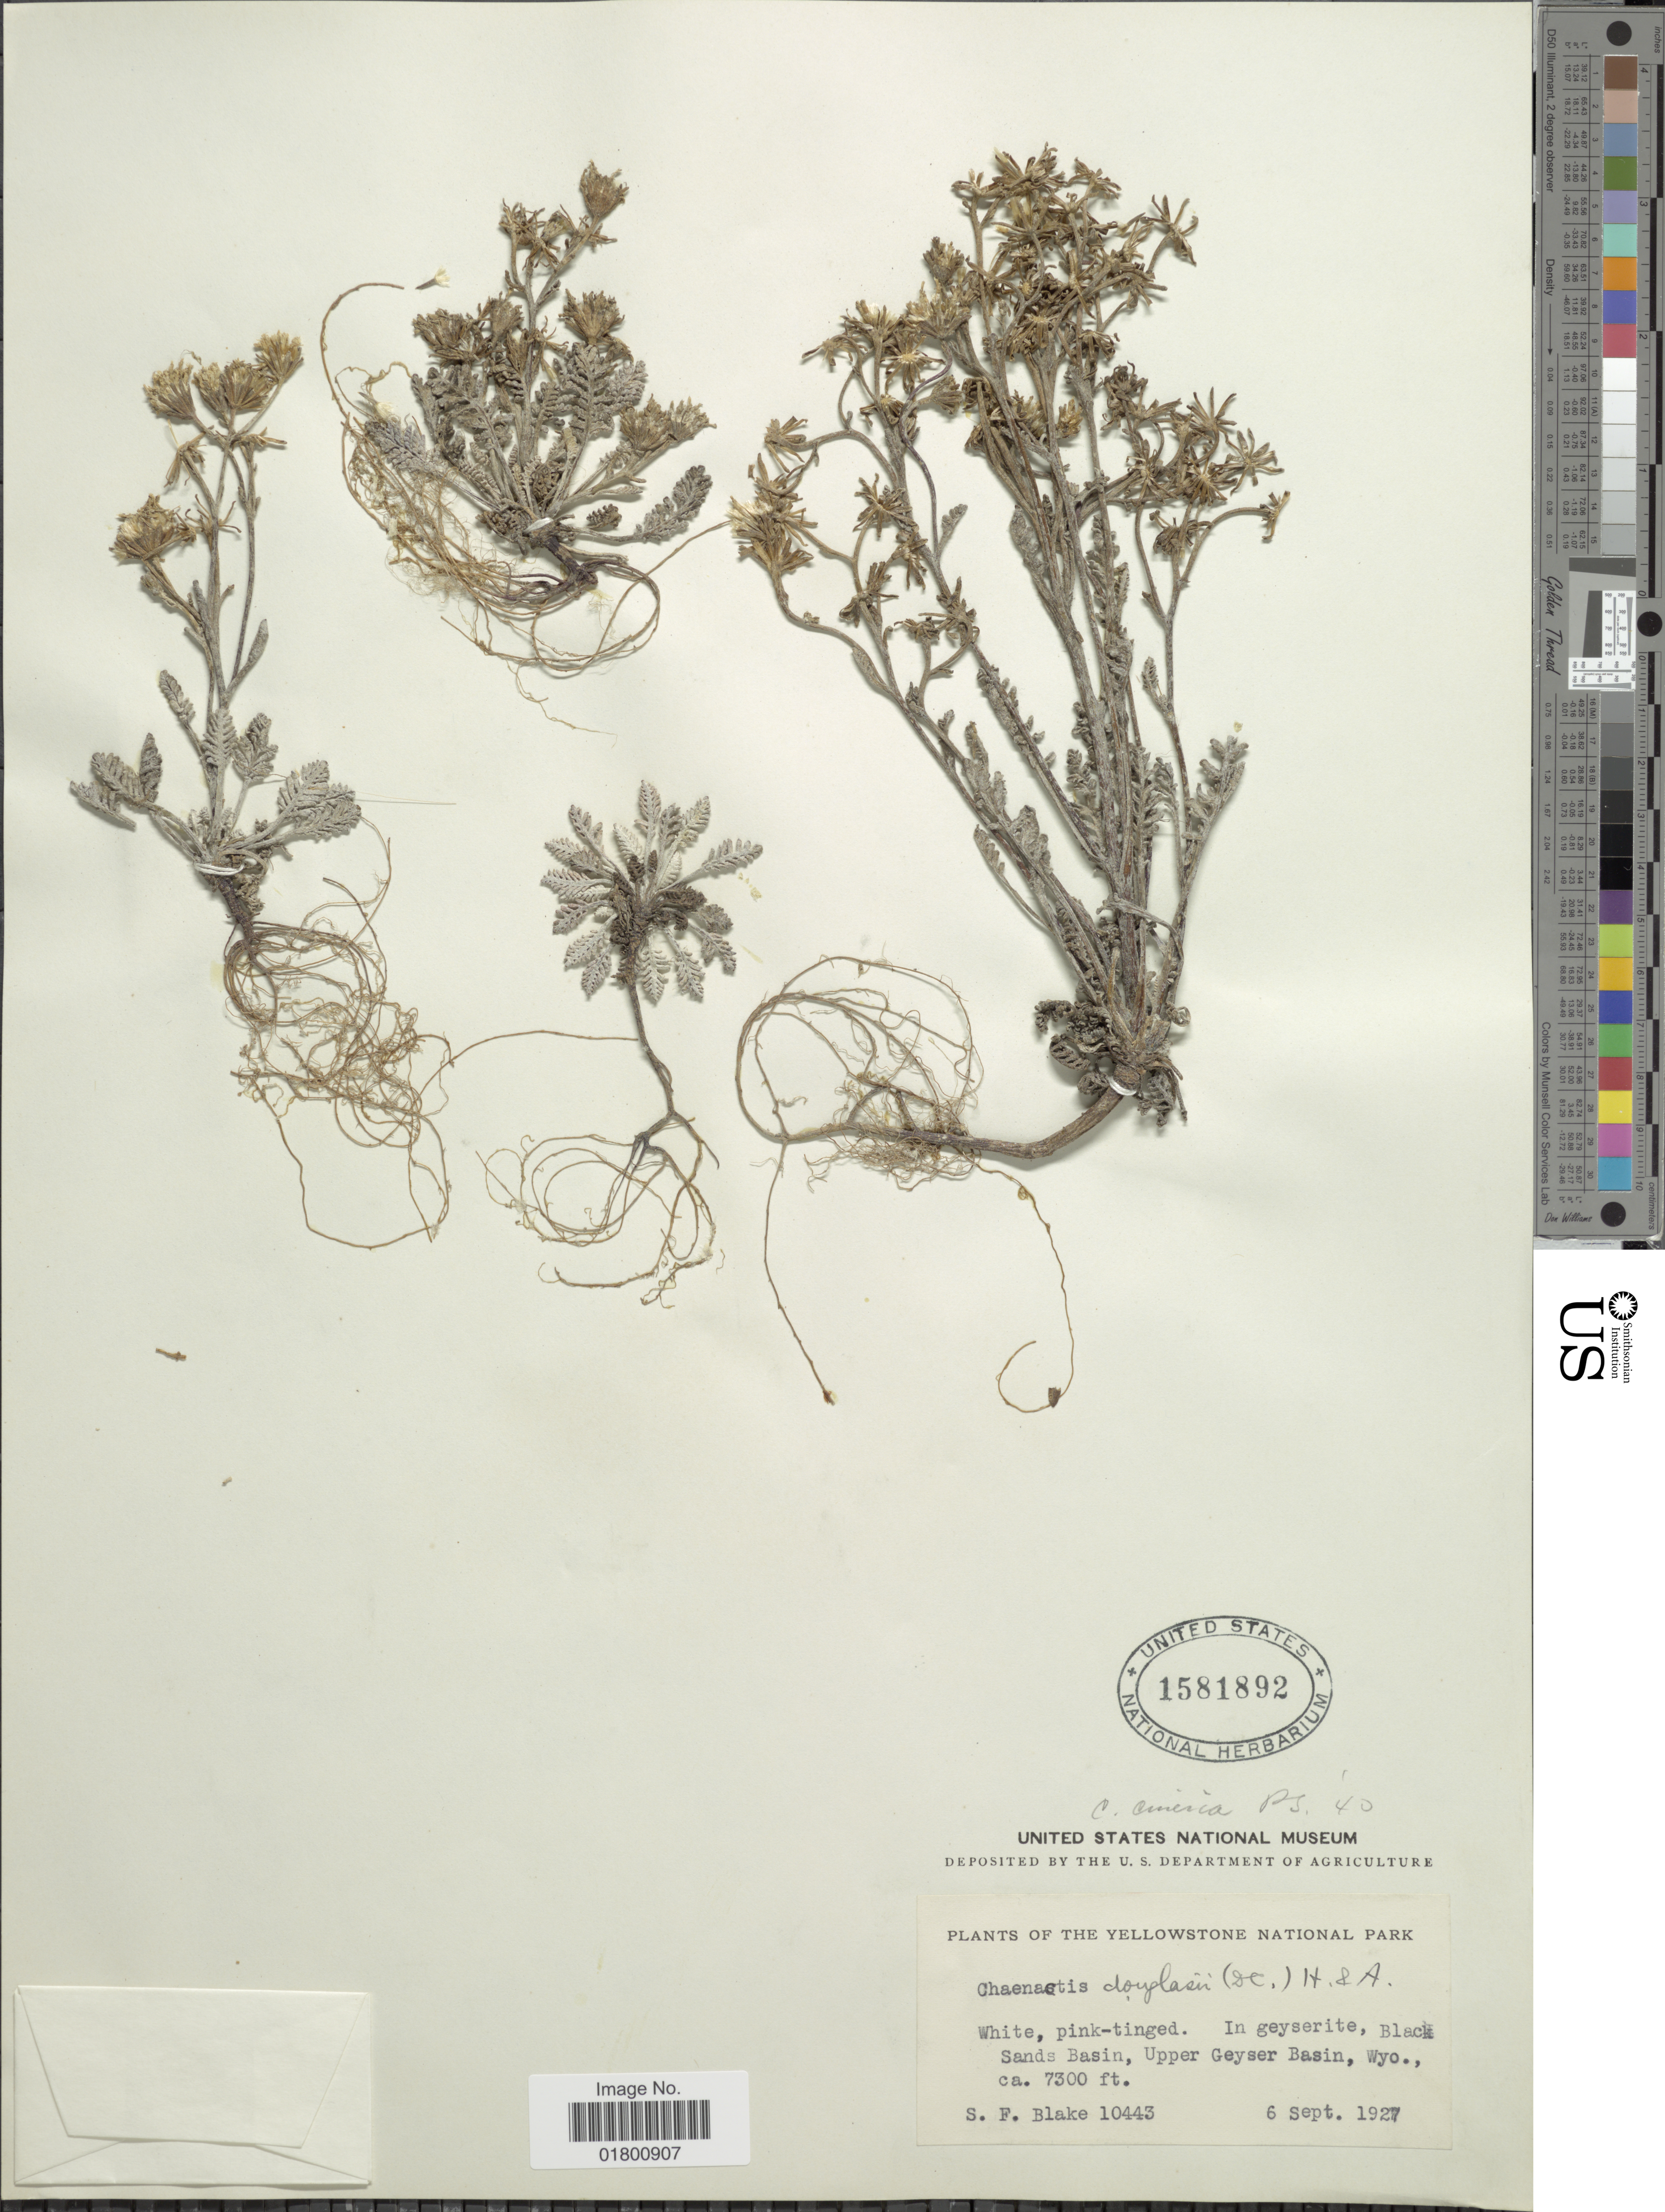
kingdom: Plantae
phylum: Tracheophyta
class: Magnoliopsida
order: Asterales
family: Asteraceae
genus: Chaenactis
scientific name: Chaenactis cinerea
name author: Stockw.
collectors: S. Blake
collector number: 10443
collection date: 1927-09-06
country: United States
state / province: Wyoming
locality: Yellowstone Park, Black Sands Basin, Upper Geyser Basin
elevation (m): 2225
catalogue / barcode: US 1581892